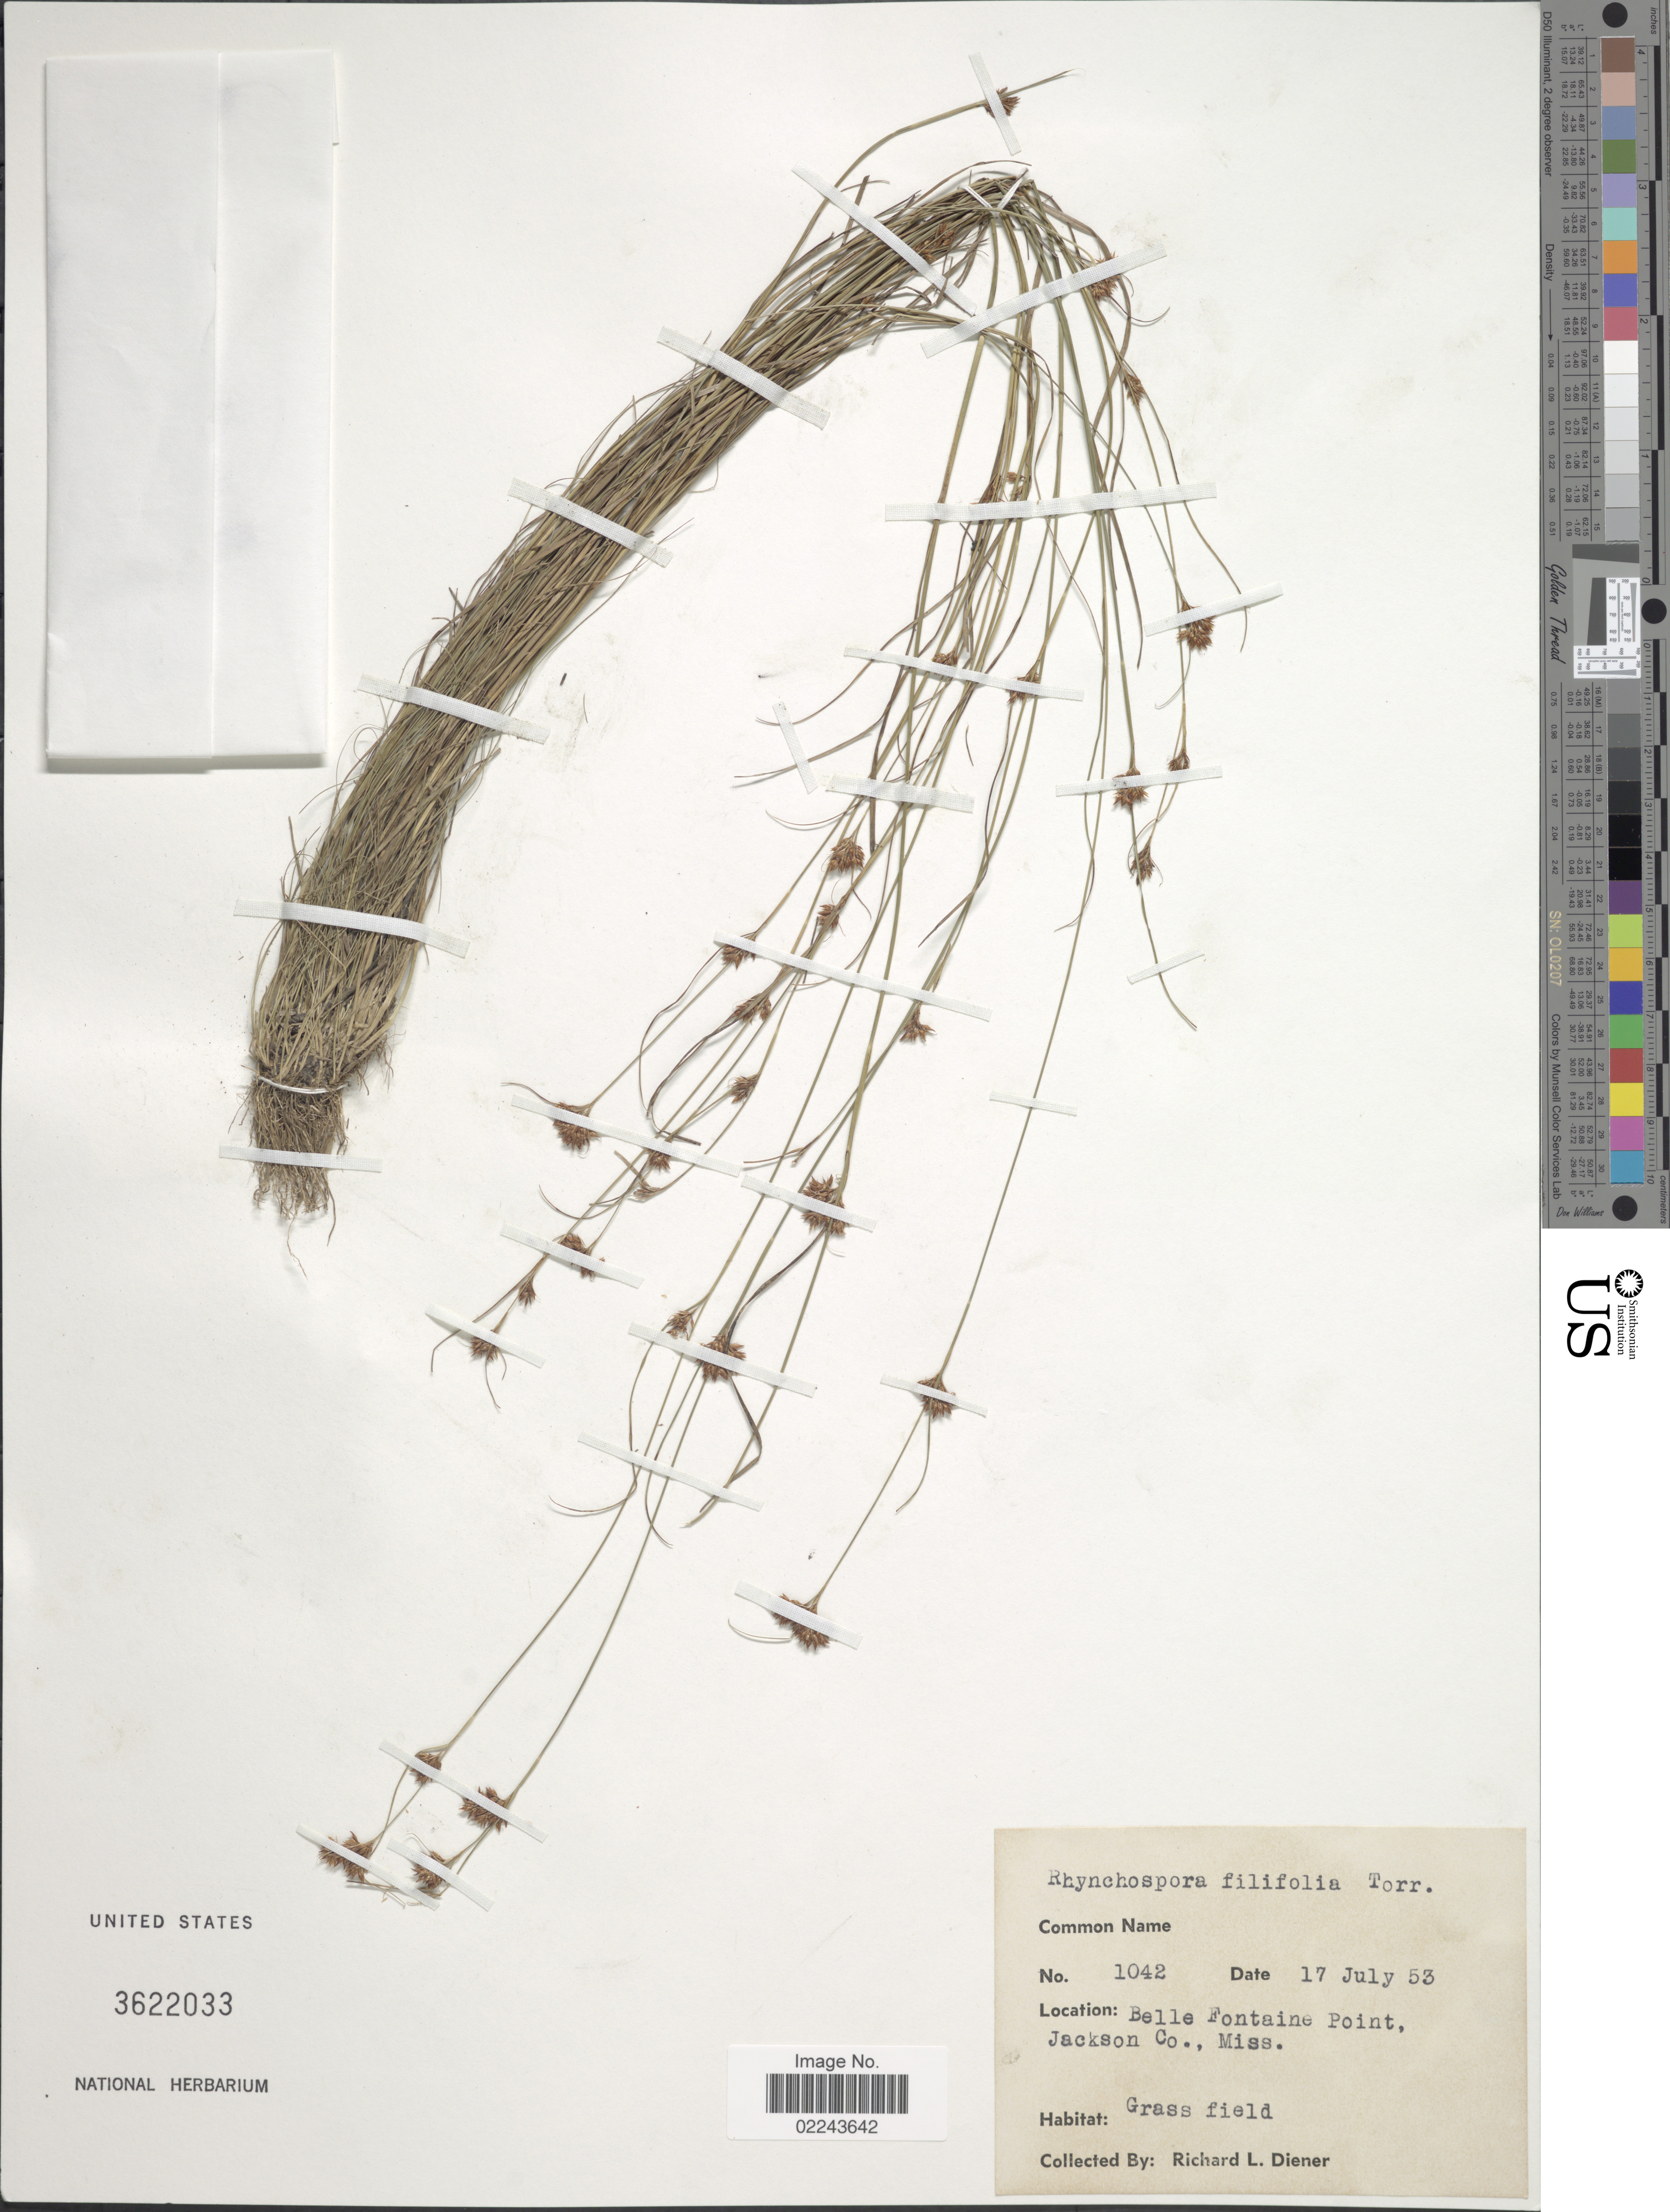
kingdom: Plantae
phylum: Tracheophyta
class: Liliopsida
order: Poales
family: Cyperaceae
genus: Rhynchospora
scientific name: Rhynchospora filifolia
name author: A. Gray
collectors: R. Diener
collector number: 1042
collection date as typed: Transcribed d/m/y: 17/7/53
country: United States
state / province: Mississippi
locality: Belle Fontaine Point, Jackson Co, Miss.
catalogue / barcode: US 3622033